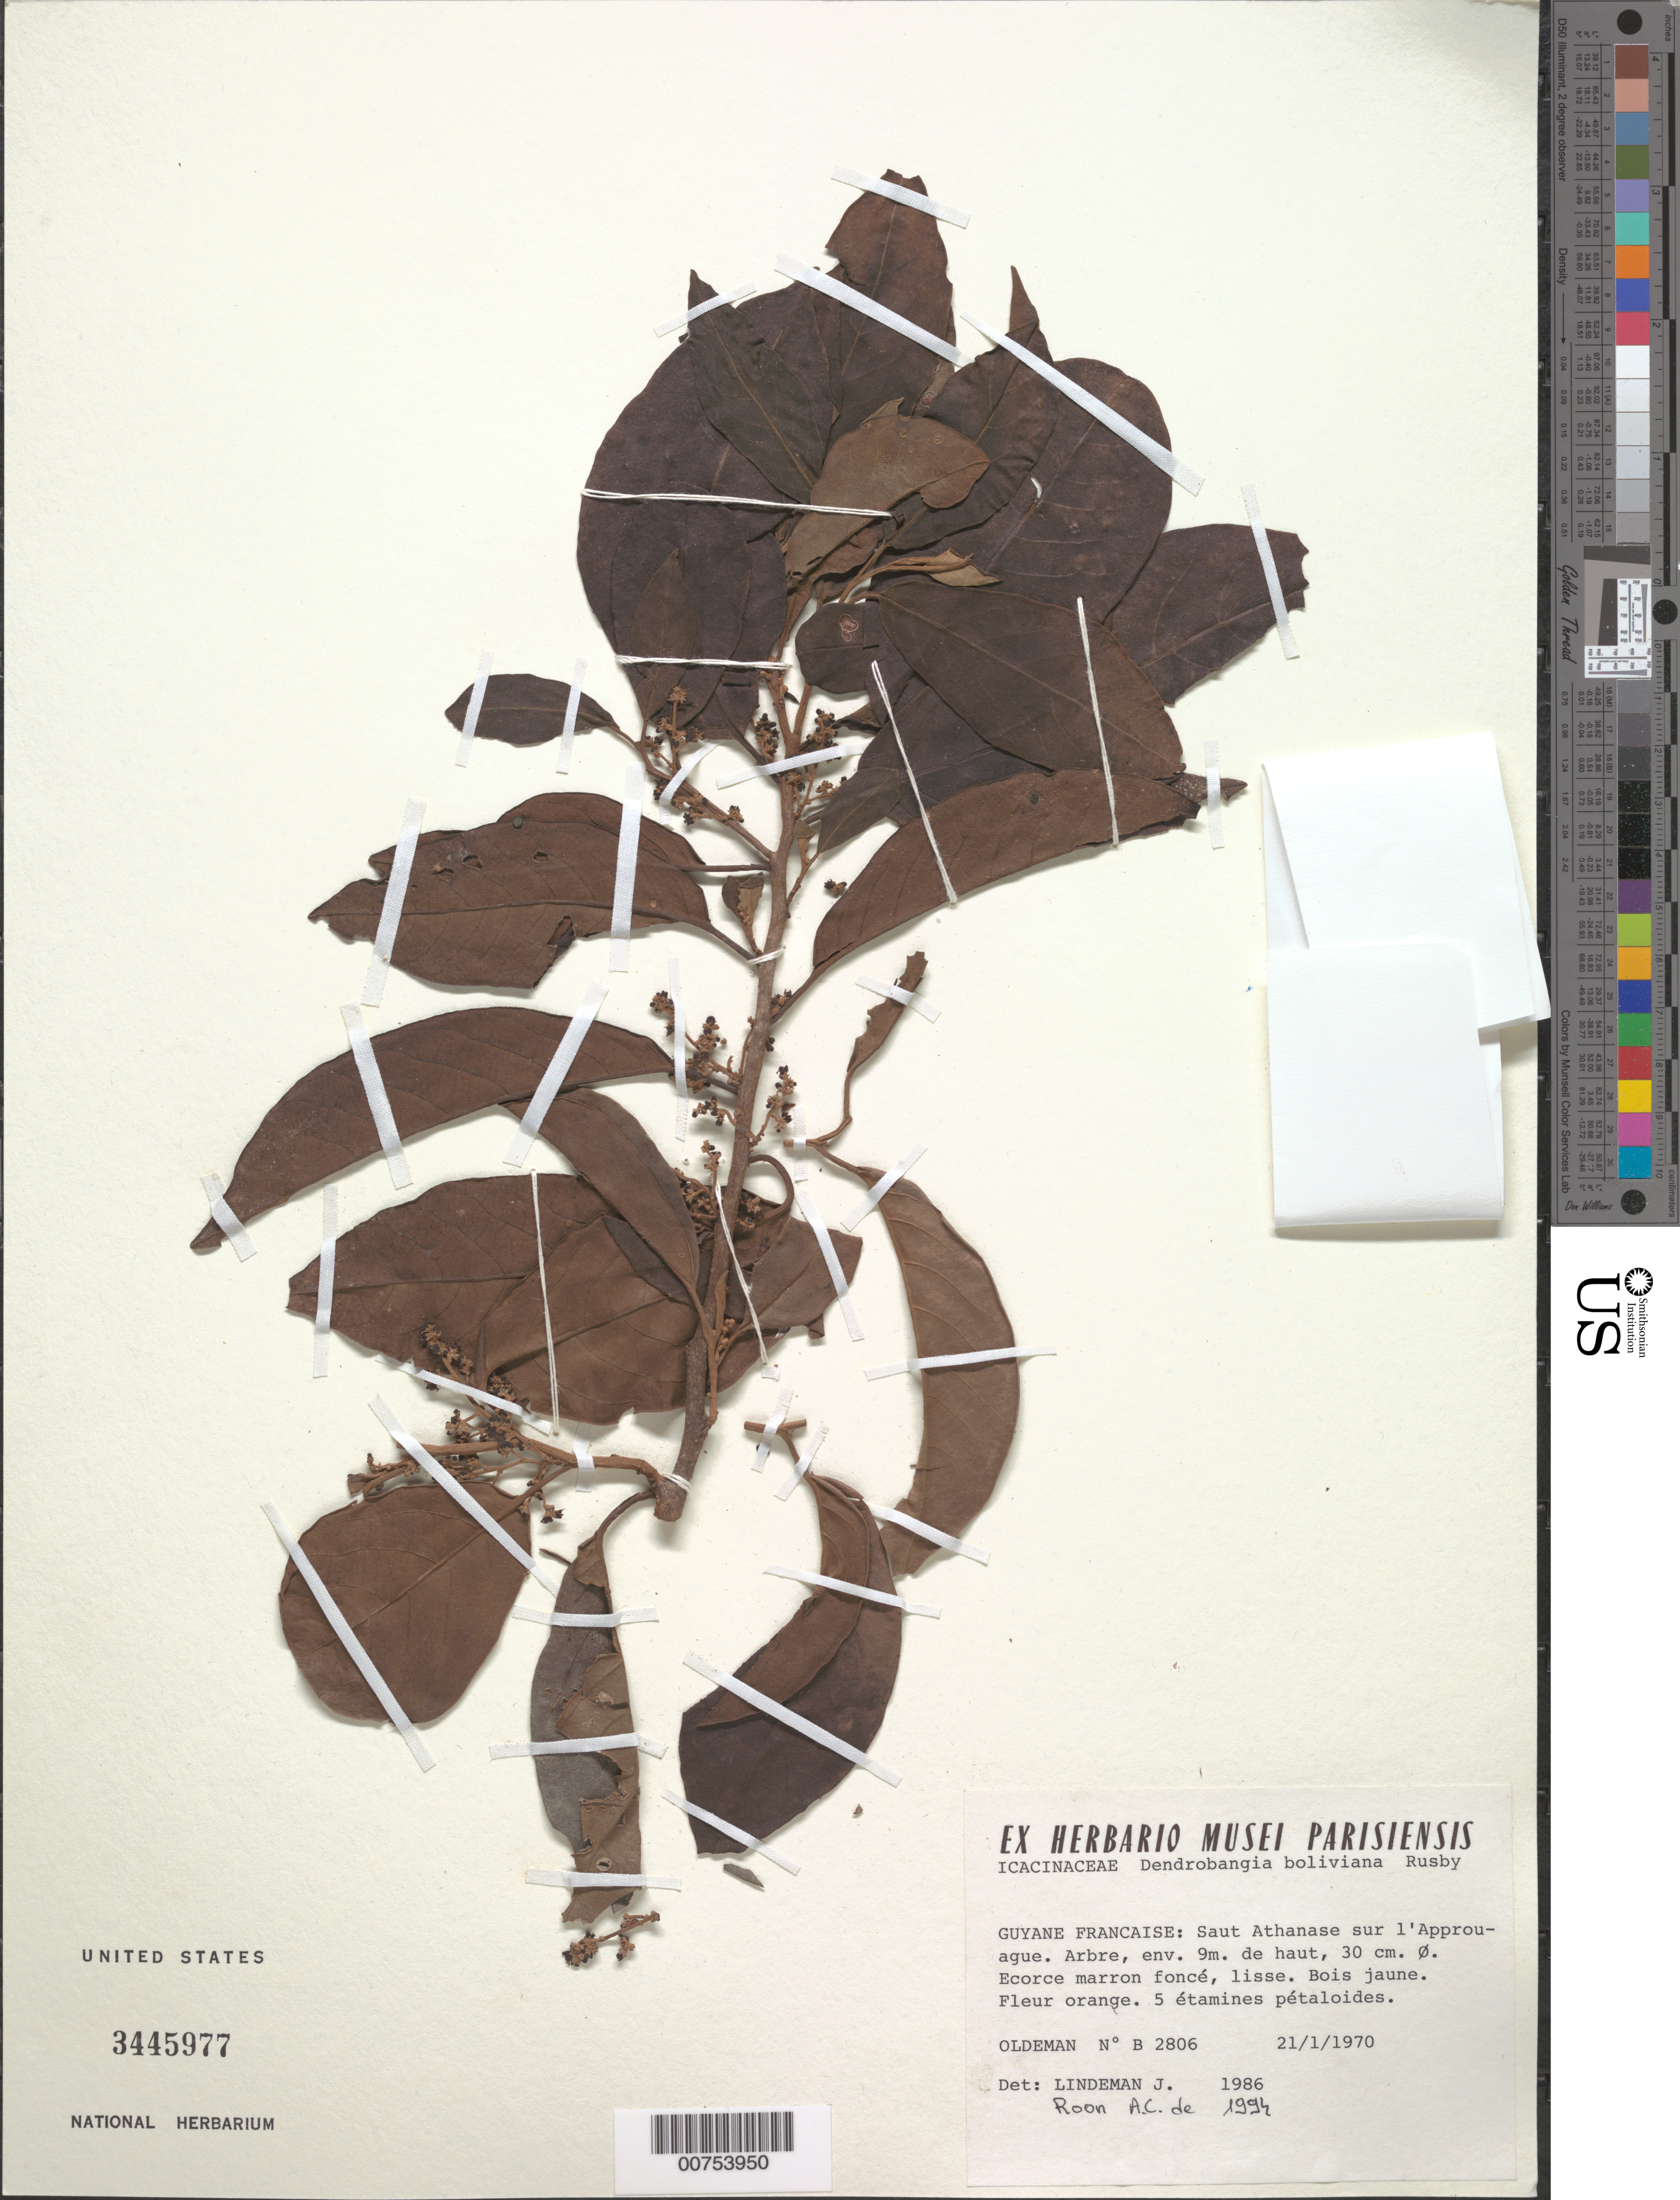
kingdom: Plantae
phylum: Tracheophyta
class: Magnoliopsida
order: Metteniusales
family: Metteniusaceae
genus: Dendrobangia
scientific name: Dendrobangia boliviana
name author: Rusby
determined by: de Roon, A. C.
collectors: R. Oldeman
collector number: B 2806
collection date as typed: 21-Jan-70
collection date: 1970-01-21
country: French Guiana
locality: Saut Athanase, sur Approuague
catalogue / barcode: US 3445977